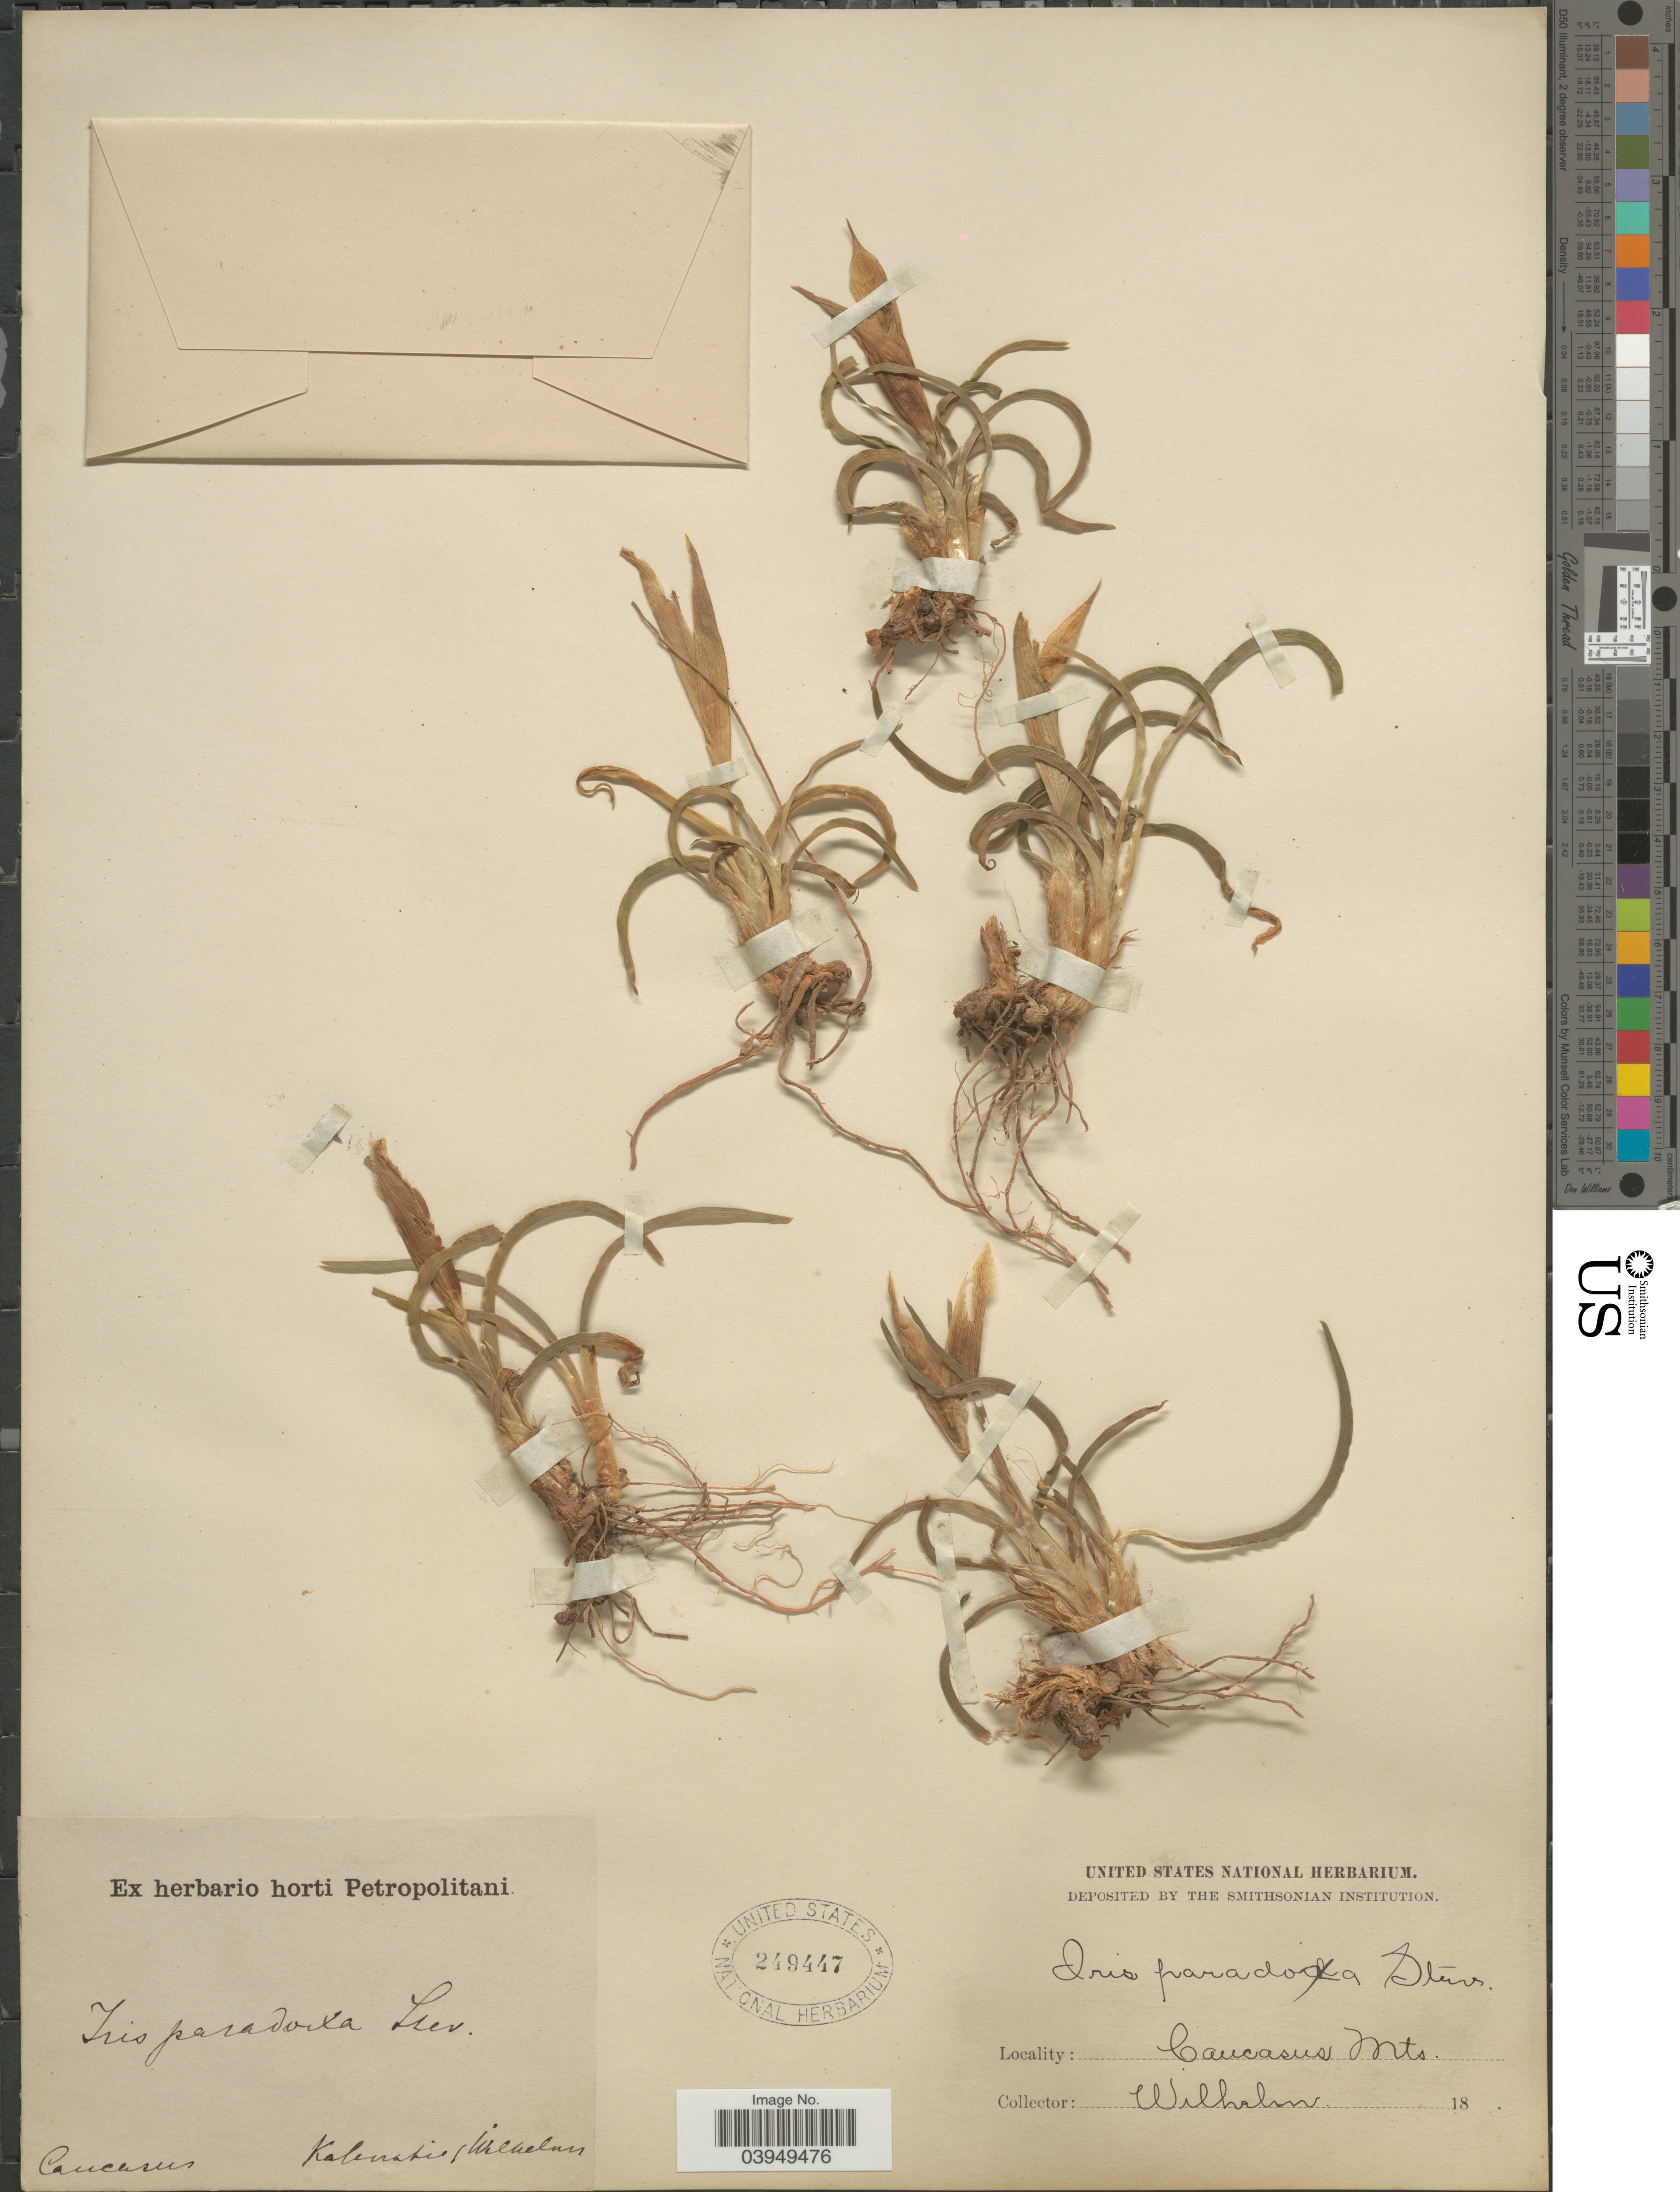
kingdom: Plantae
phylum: Tracheophyta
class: Liliopsida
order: Asparagales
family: Iridaceae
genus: Iris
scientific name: Iris paradoxa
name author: Steven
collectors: C. Wilhelms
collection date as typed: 18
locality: Caucasus Mts.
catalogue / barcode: US 249447